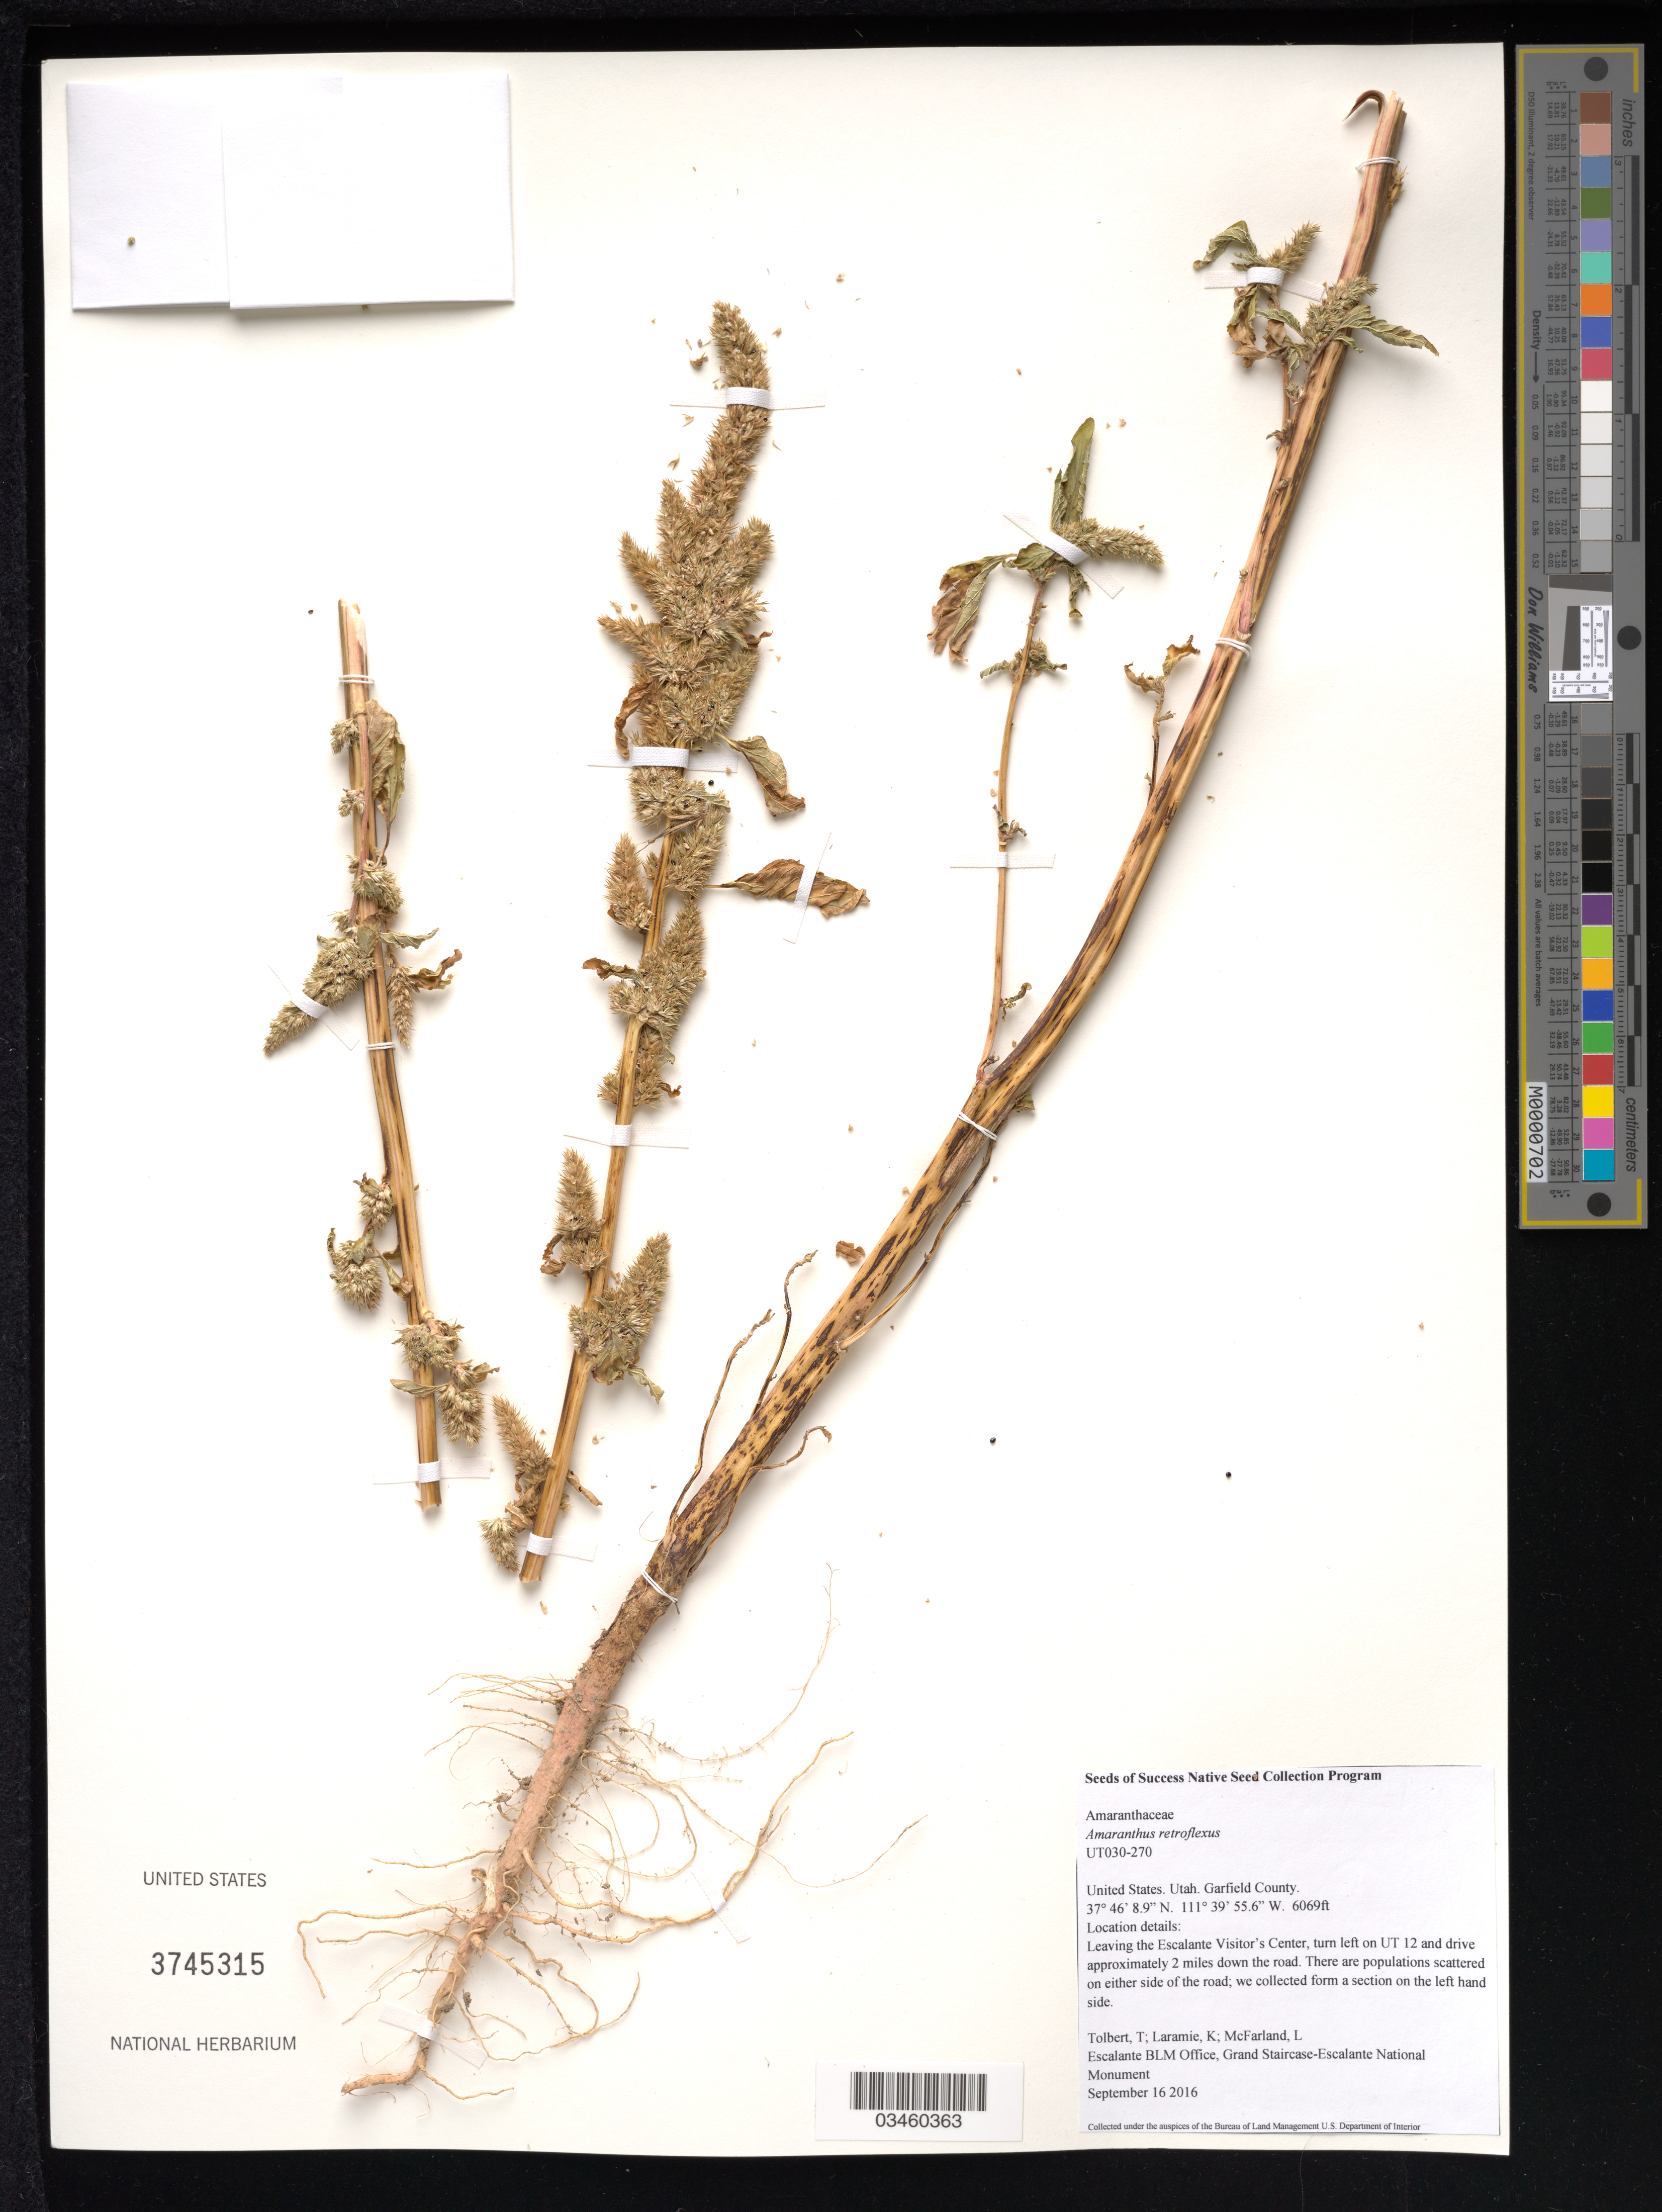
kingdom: Plantae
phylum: Tracheophyta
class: Magnoliopsida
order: Caryophyllales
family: Amaranthaceae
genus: Amaranthus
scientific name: Amaranthus retroflexus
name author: L.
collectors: T. Tolbert, K. Laramie & L. McFarland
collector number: UT030-270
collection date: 2016-09-16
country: United States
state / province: Utah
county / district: Garfield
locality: From Escalante Visitor's Center 2 mi. down on UT 12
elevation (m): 1850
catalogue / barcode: US 3745315